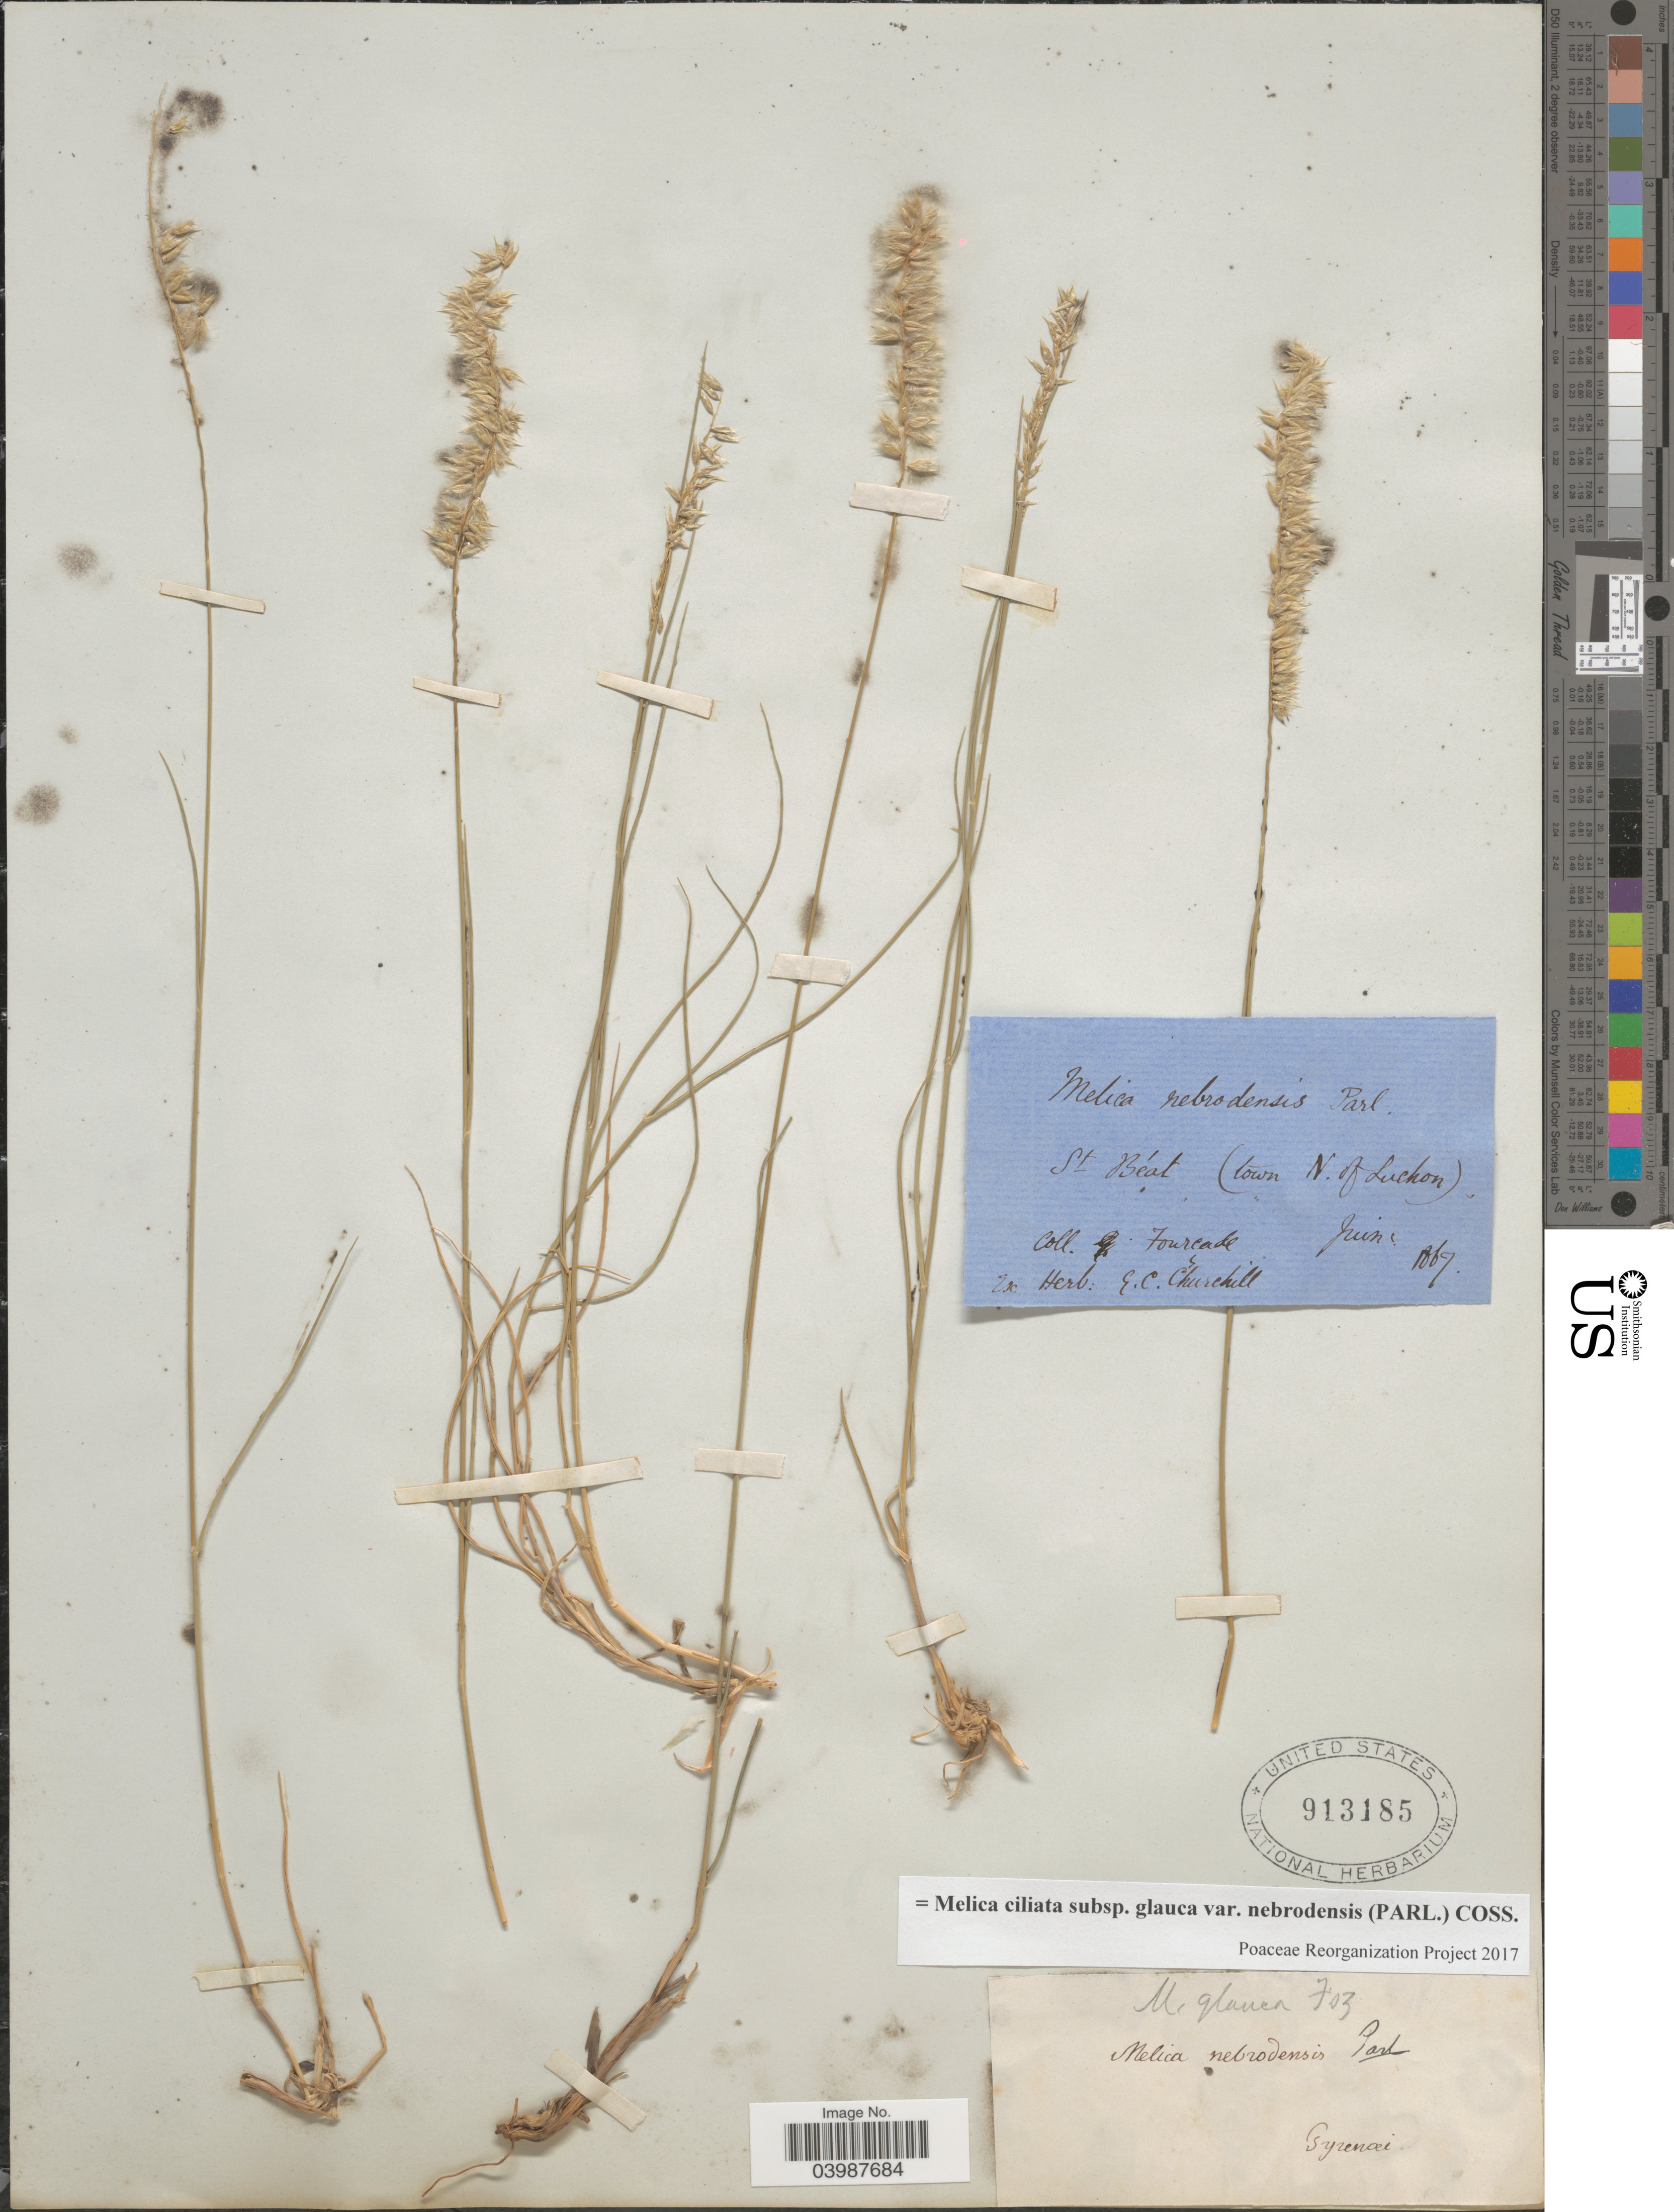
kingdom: Plantae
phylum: Tracheophyta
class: Liliopsida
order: Poales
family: Poaceae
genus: Melica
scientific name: Melica ciliata subsp. glauca var. nebrodensis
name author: (Parl.) Coss.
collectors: Fourcade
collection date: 1867-06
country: France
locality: Pyrenæi. St. Béat (town N. of Luchon).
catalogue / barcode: US 913185